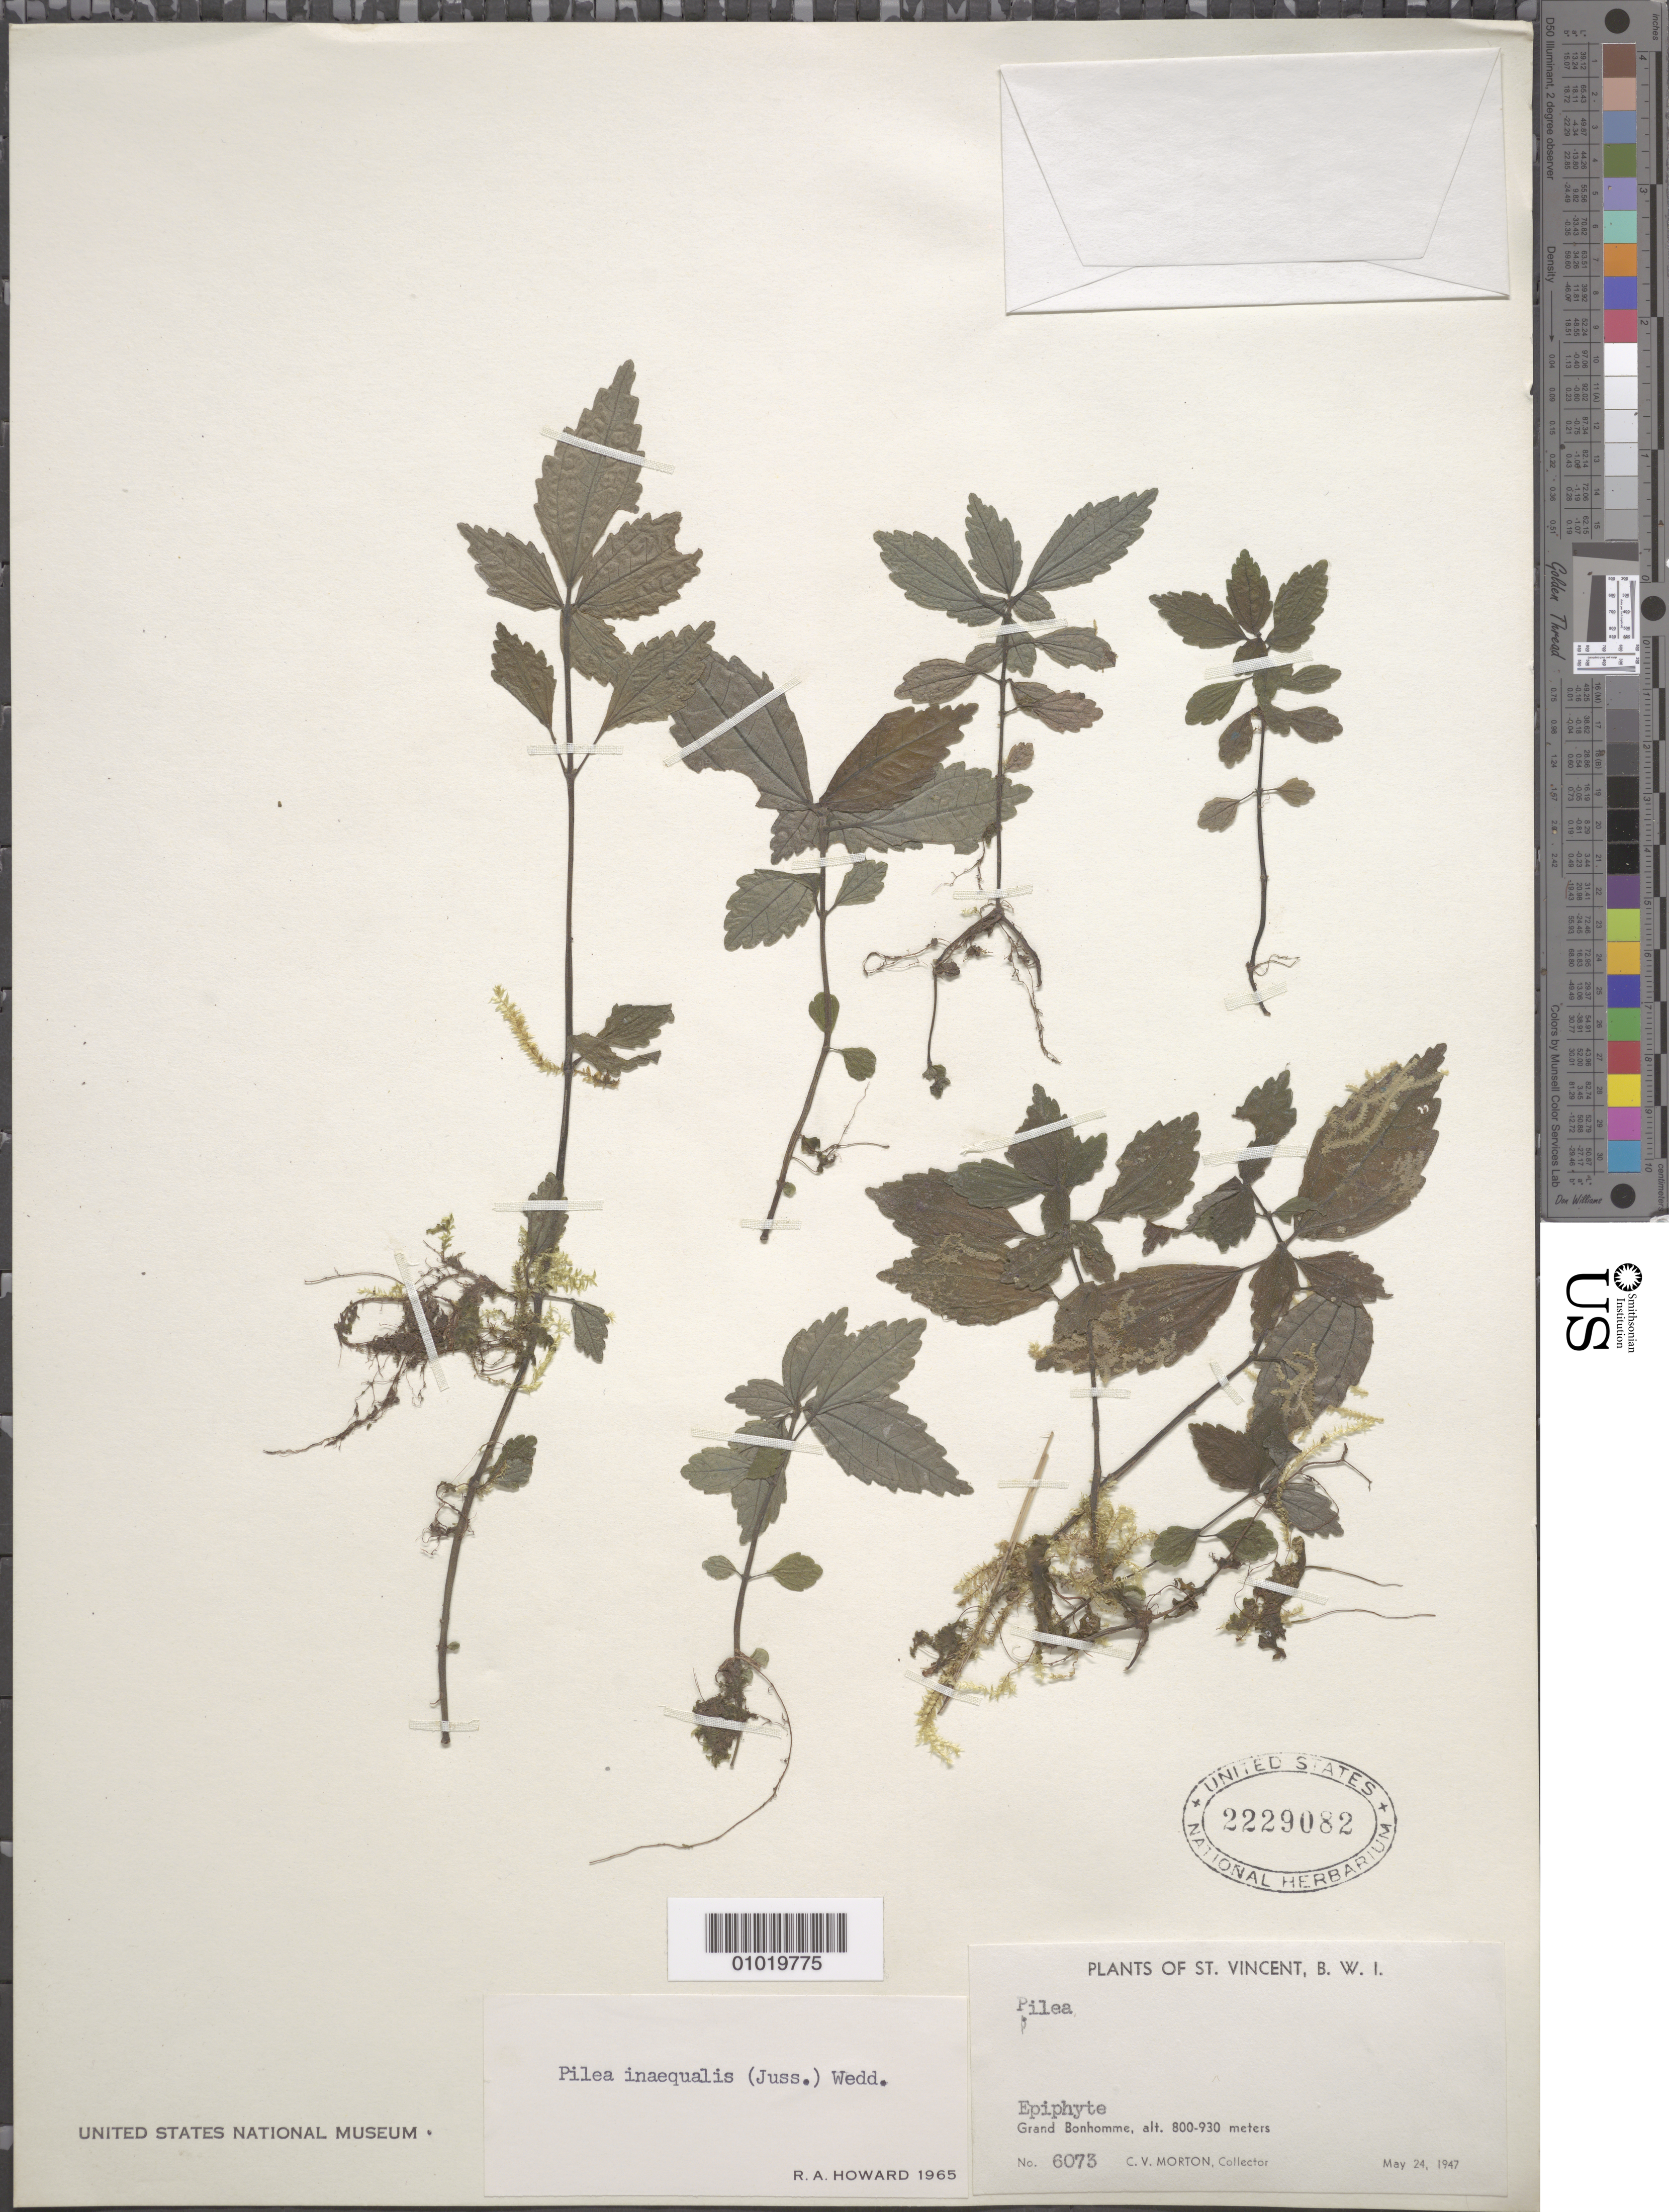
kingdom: Plantae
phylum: Tracheophyta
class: Magnoliopsida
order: Rosales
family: Urticaceae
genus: Pilea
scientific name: Pilea inaequalis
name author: (Juss. ex Poir.) Wedd.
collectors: C. V. Morton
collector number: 6073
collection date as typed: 24 May 1947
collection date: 1947-05-24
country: St. Vincent - Grenadines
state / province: Saint Patrick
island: St. Vincent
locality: Grand Bonhomme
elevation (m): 800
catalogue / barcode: US 2229082